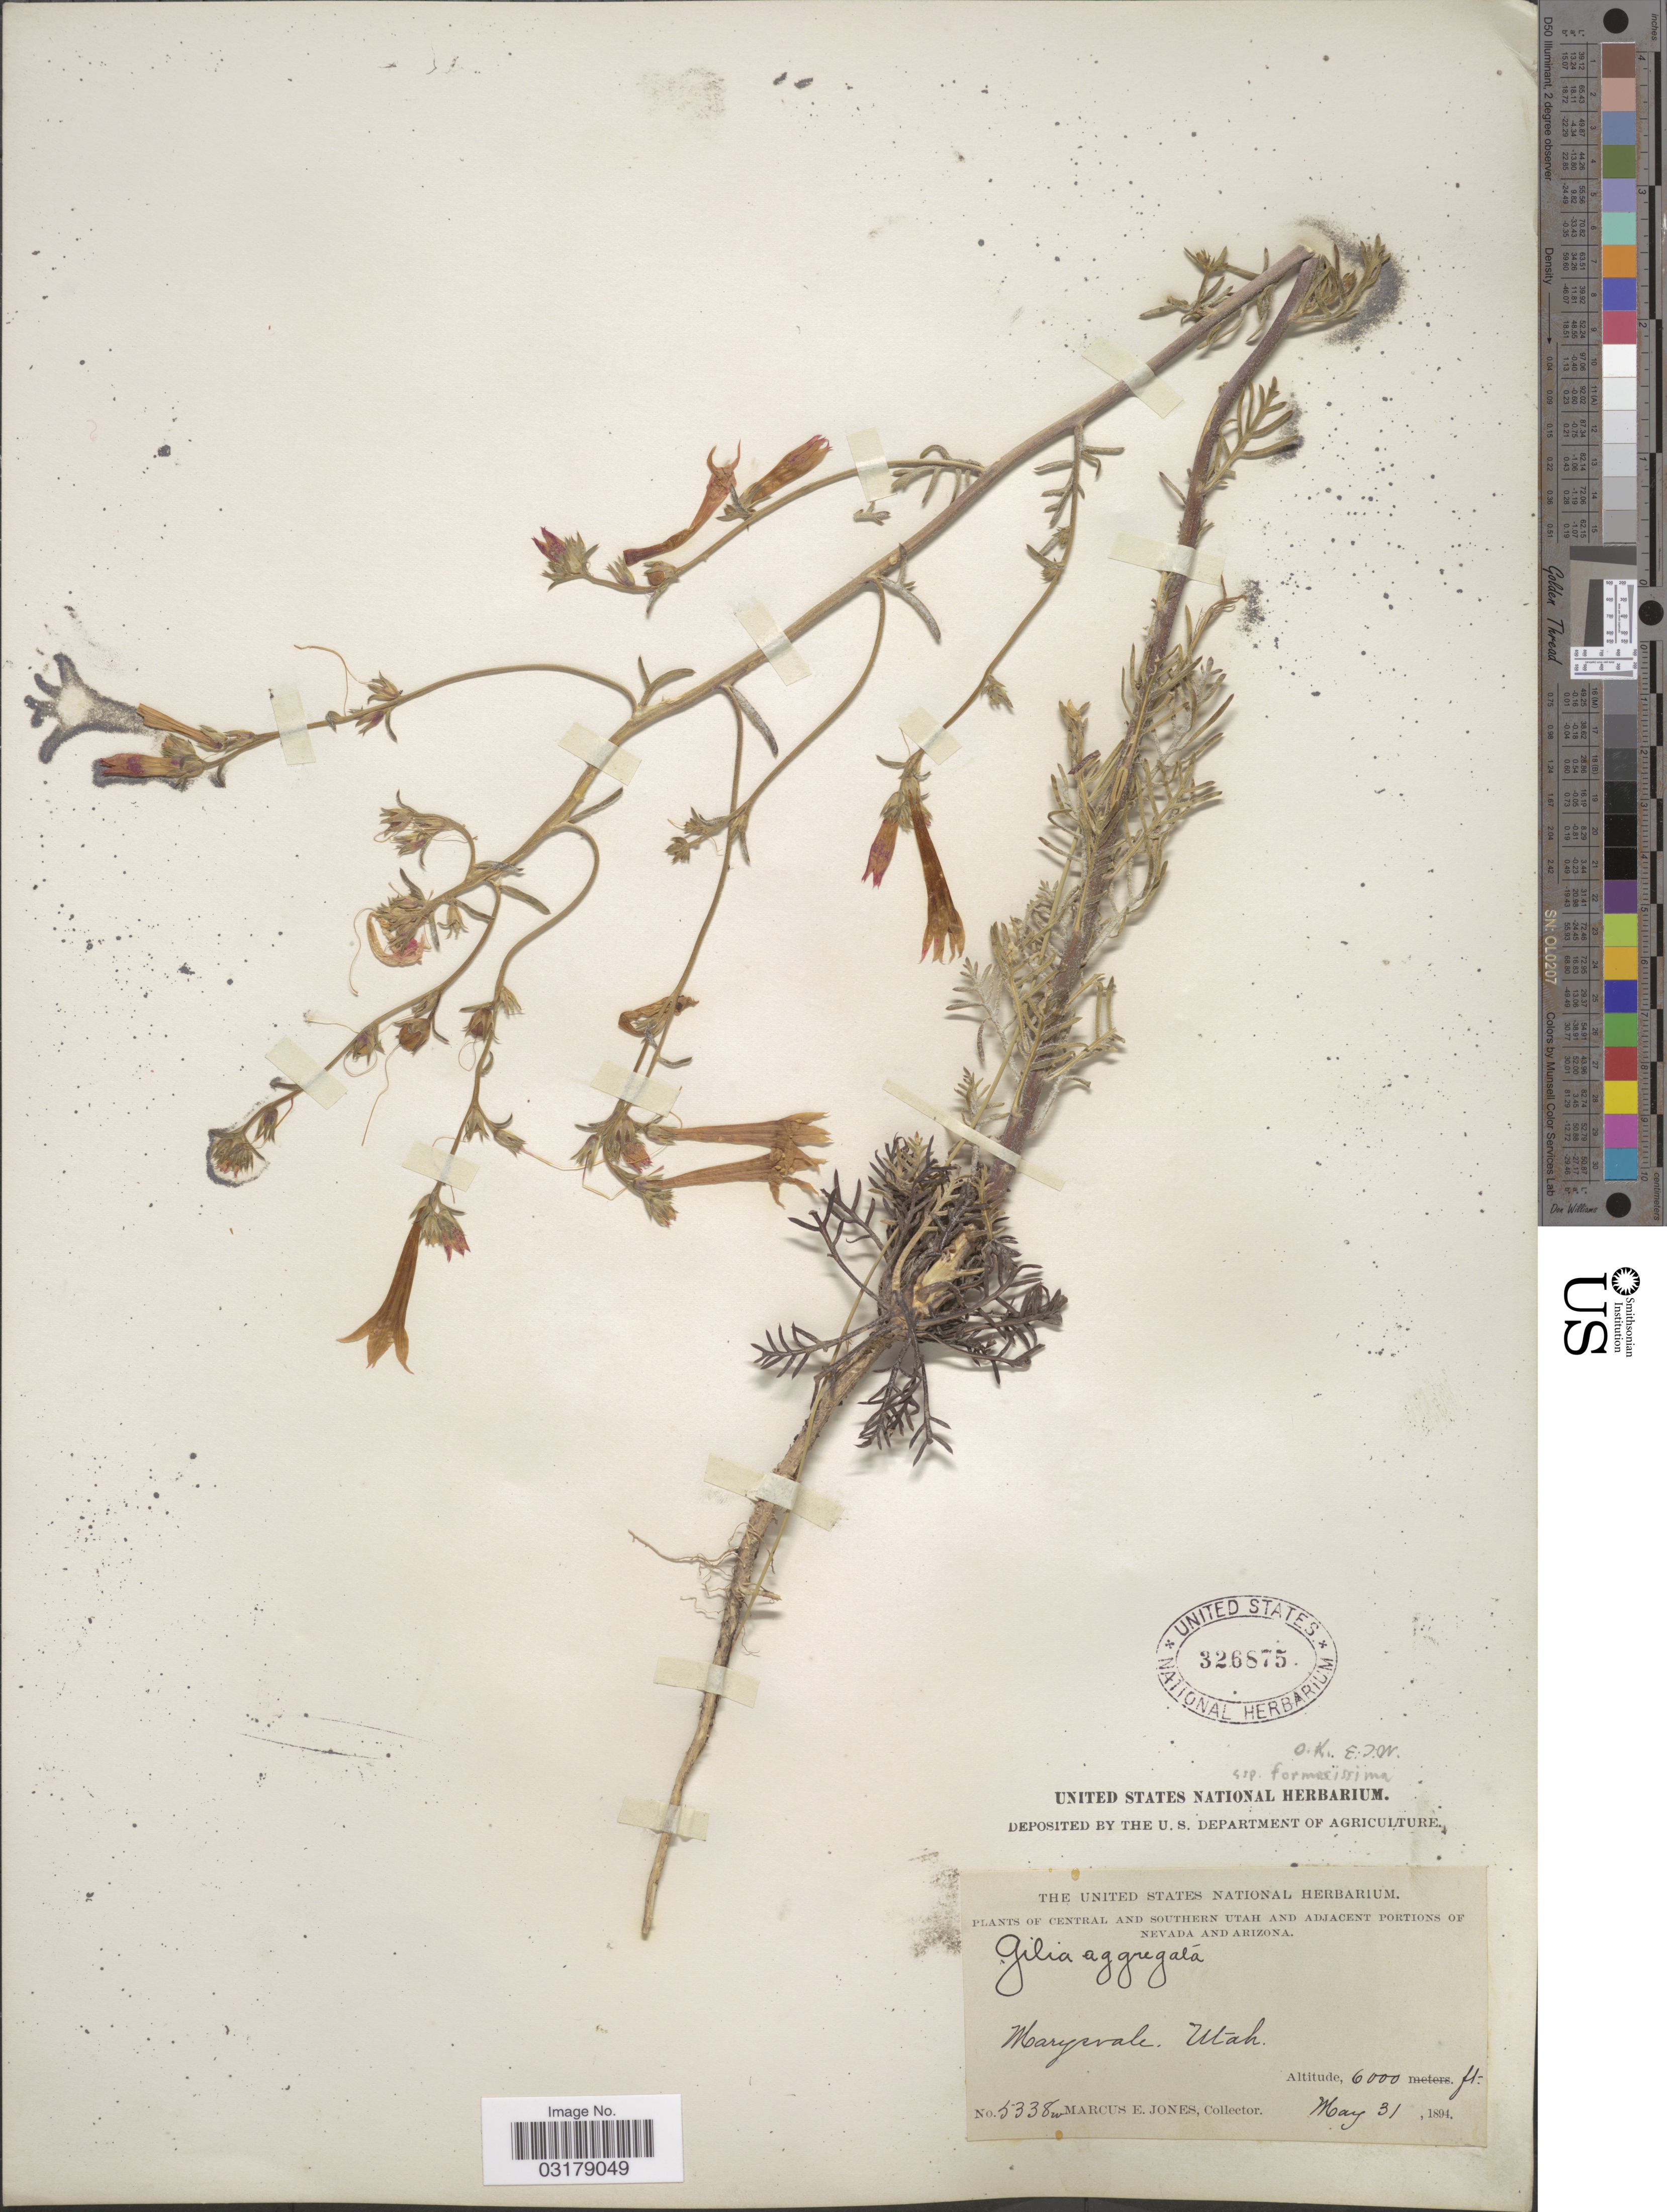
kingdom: Plantae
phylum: Tracheophyta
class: Magnoliopsida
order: Ericales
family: Polemoniaceae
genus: Ipomopsis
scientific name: Ipomopsis aggregata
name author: (Pursh) V.E. Grant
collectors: M. E. Jones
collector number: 5338w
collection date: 1894-05-31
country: United States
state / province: Utah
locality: Central and Southern Utah. Marysvale.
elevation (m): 1829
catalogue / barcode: US 326875